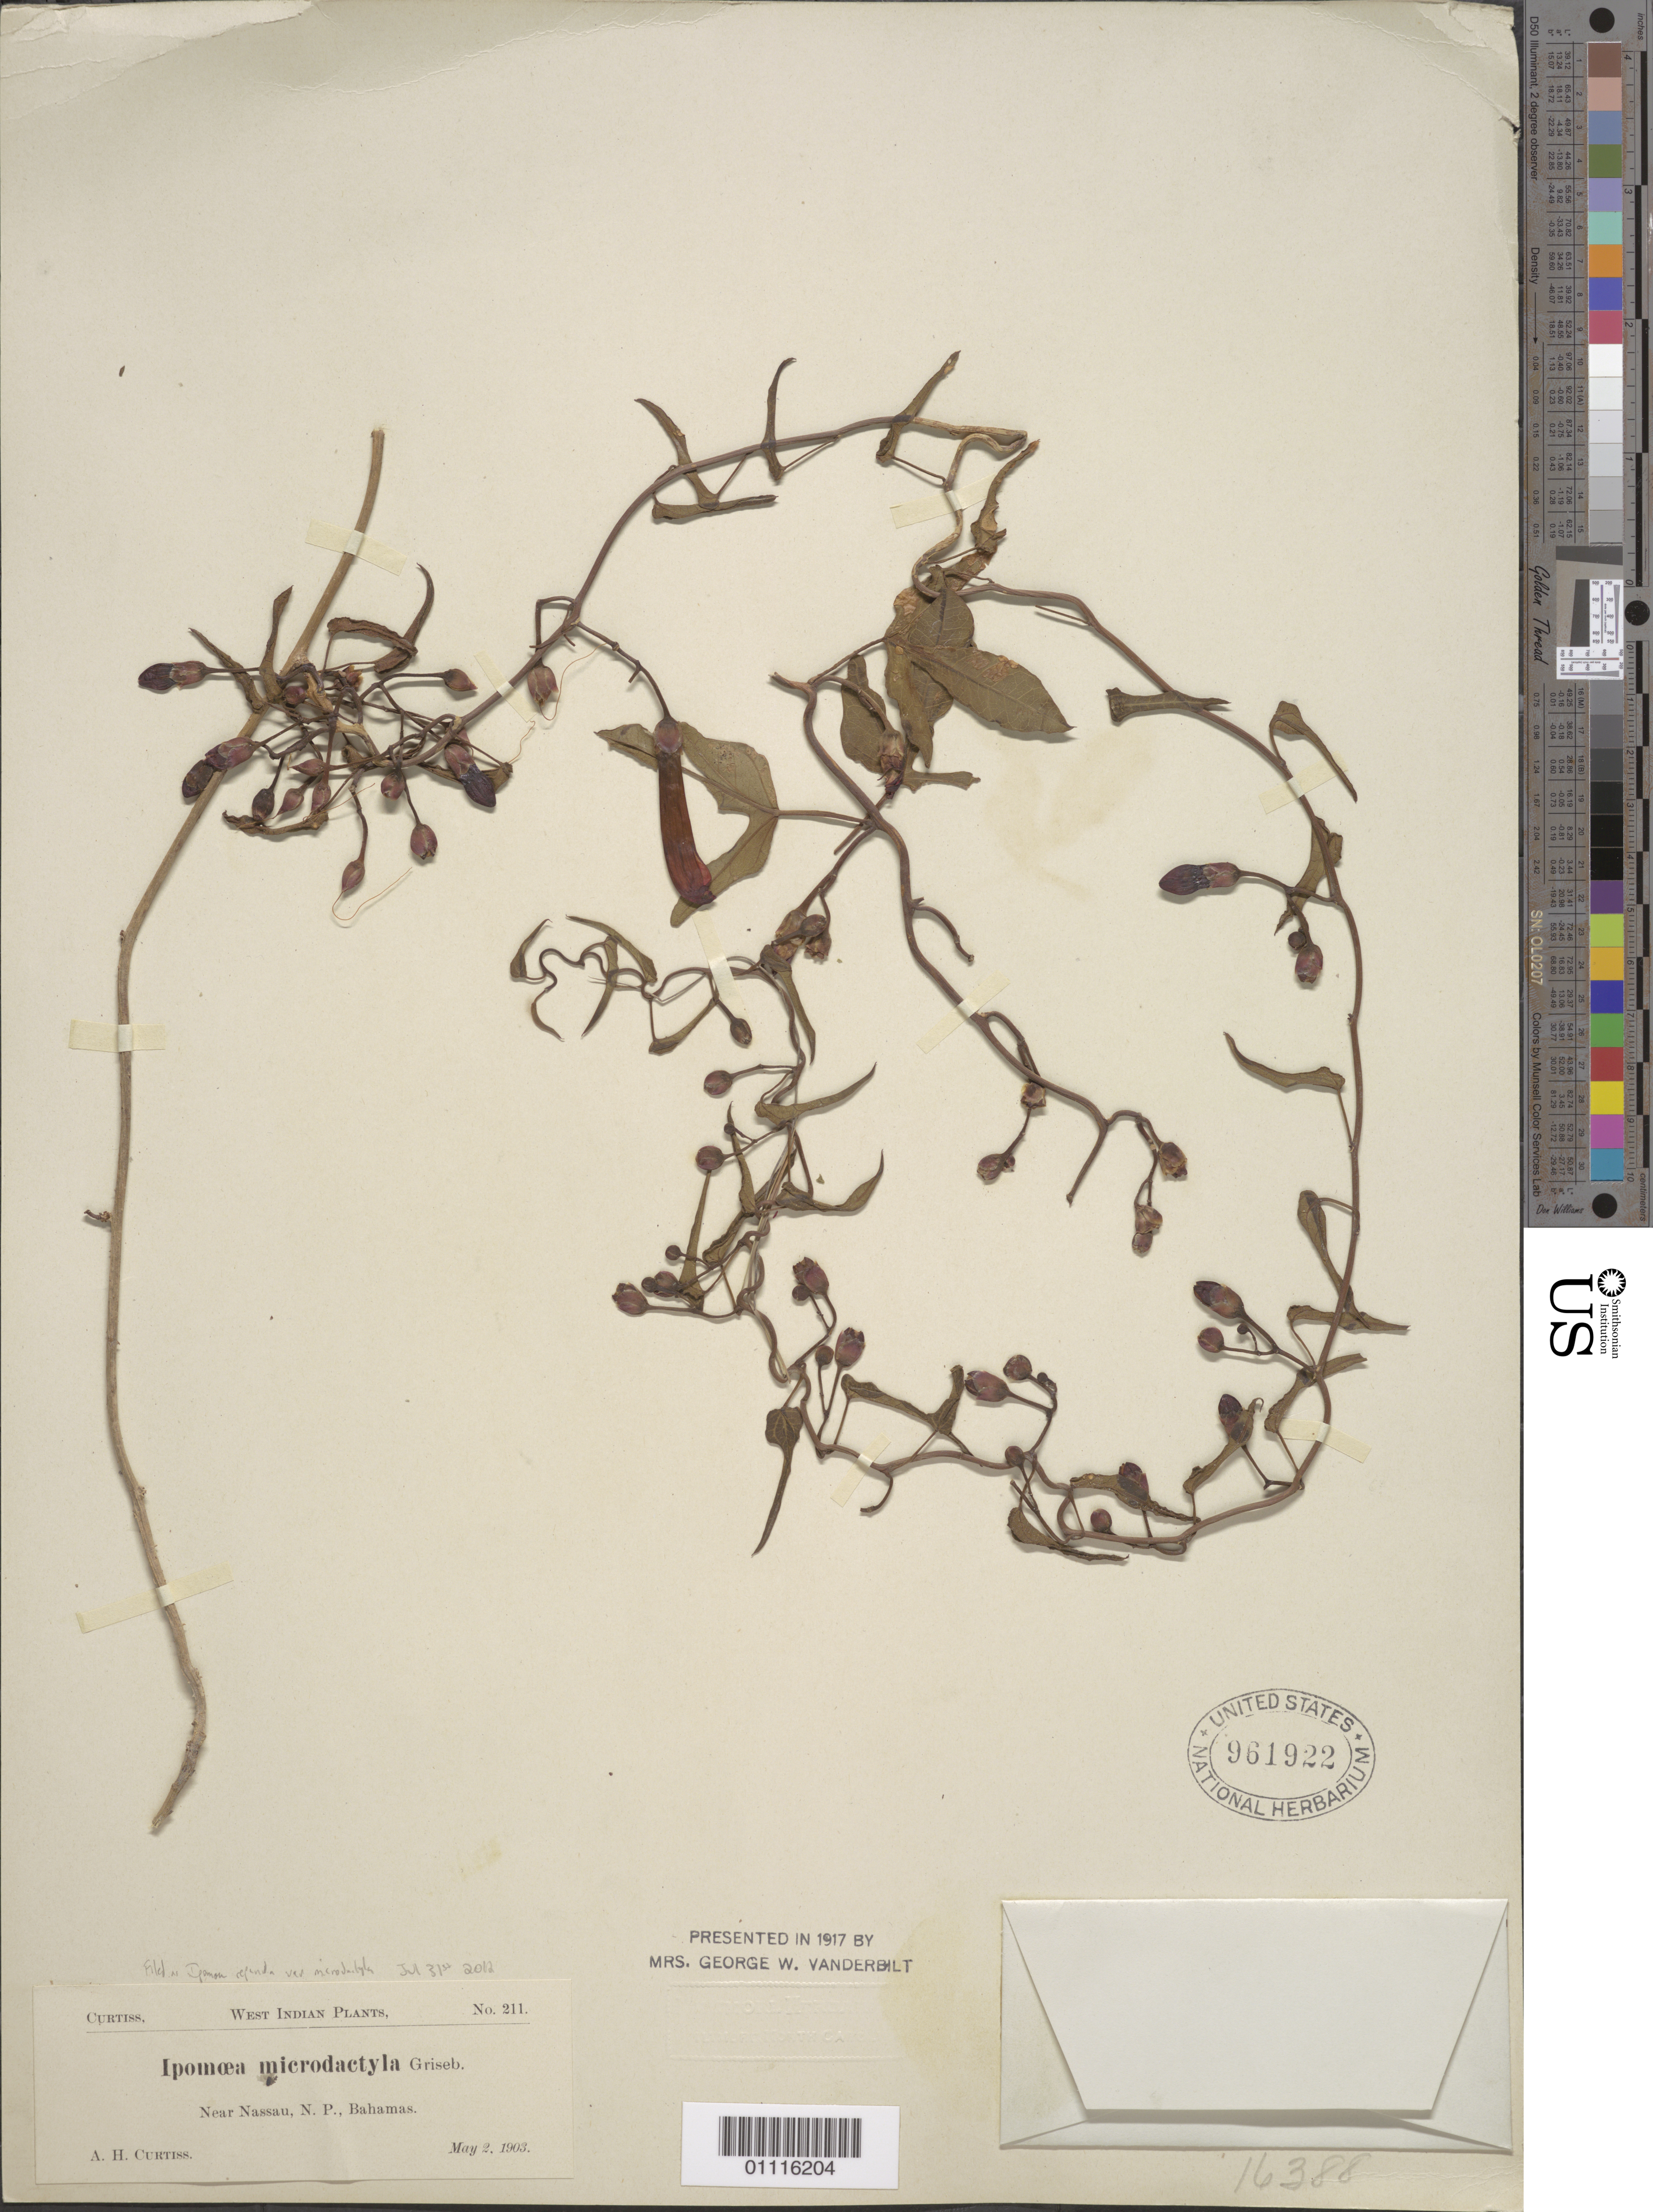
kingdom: Plantae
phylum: Tracheophyta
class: Magnoliopsida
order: Solanales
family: Convolvulaceae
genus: Ipomoea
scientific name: Ipomoea microdactyla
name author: Griseb.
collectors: A. H. Curtiss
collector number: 211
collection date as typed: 02 May 1903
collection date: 1903-05-02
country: Bahamas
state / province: New Providence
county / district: Nassau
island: New Providence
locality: Near Nassau.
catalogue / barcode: US 961922